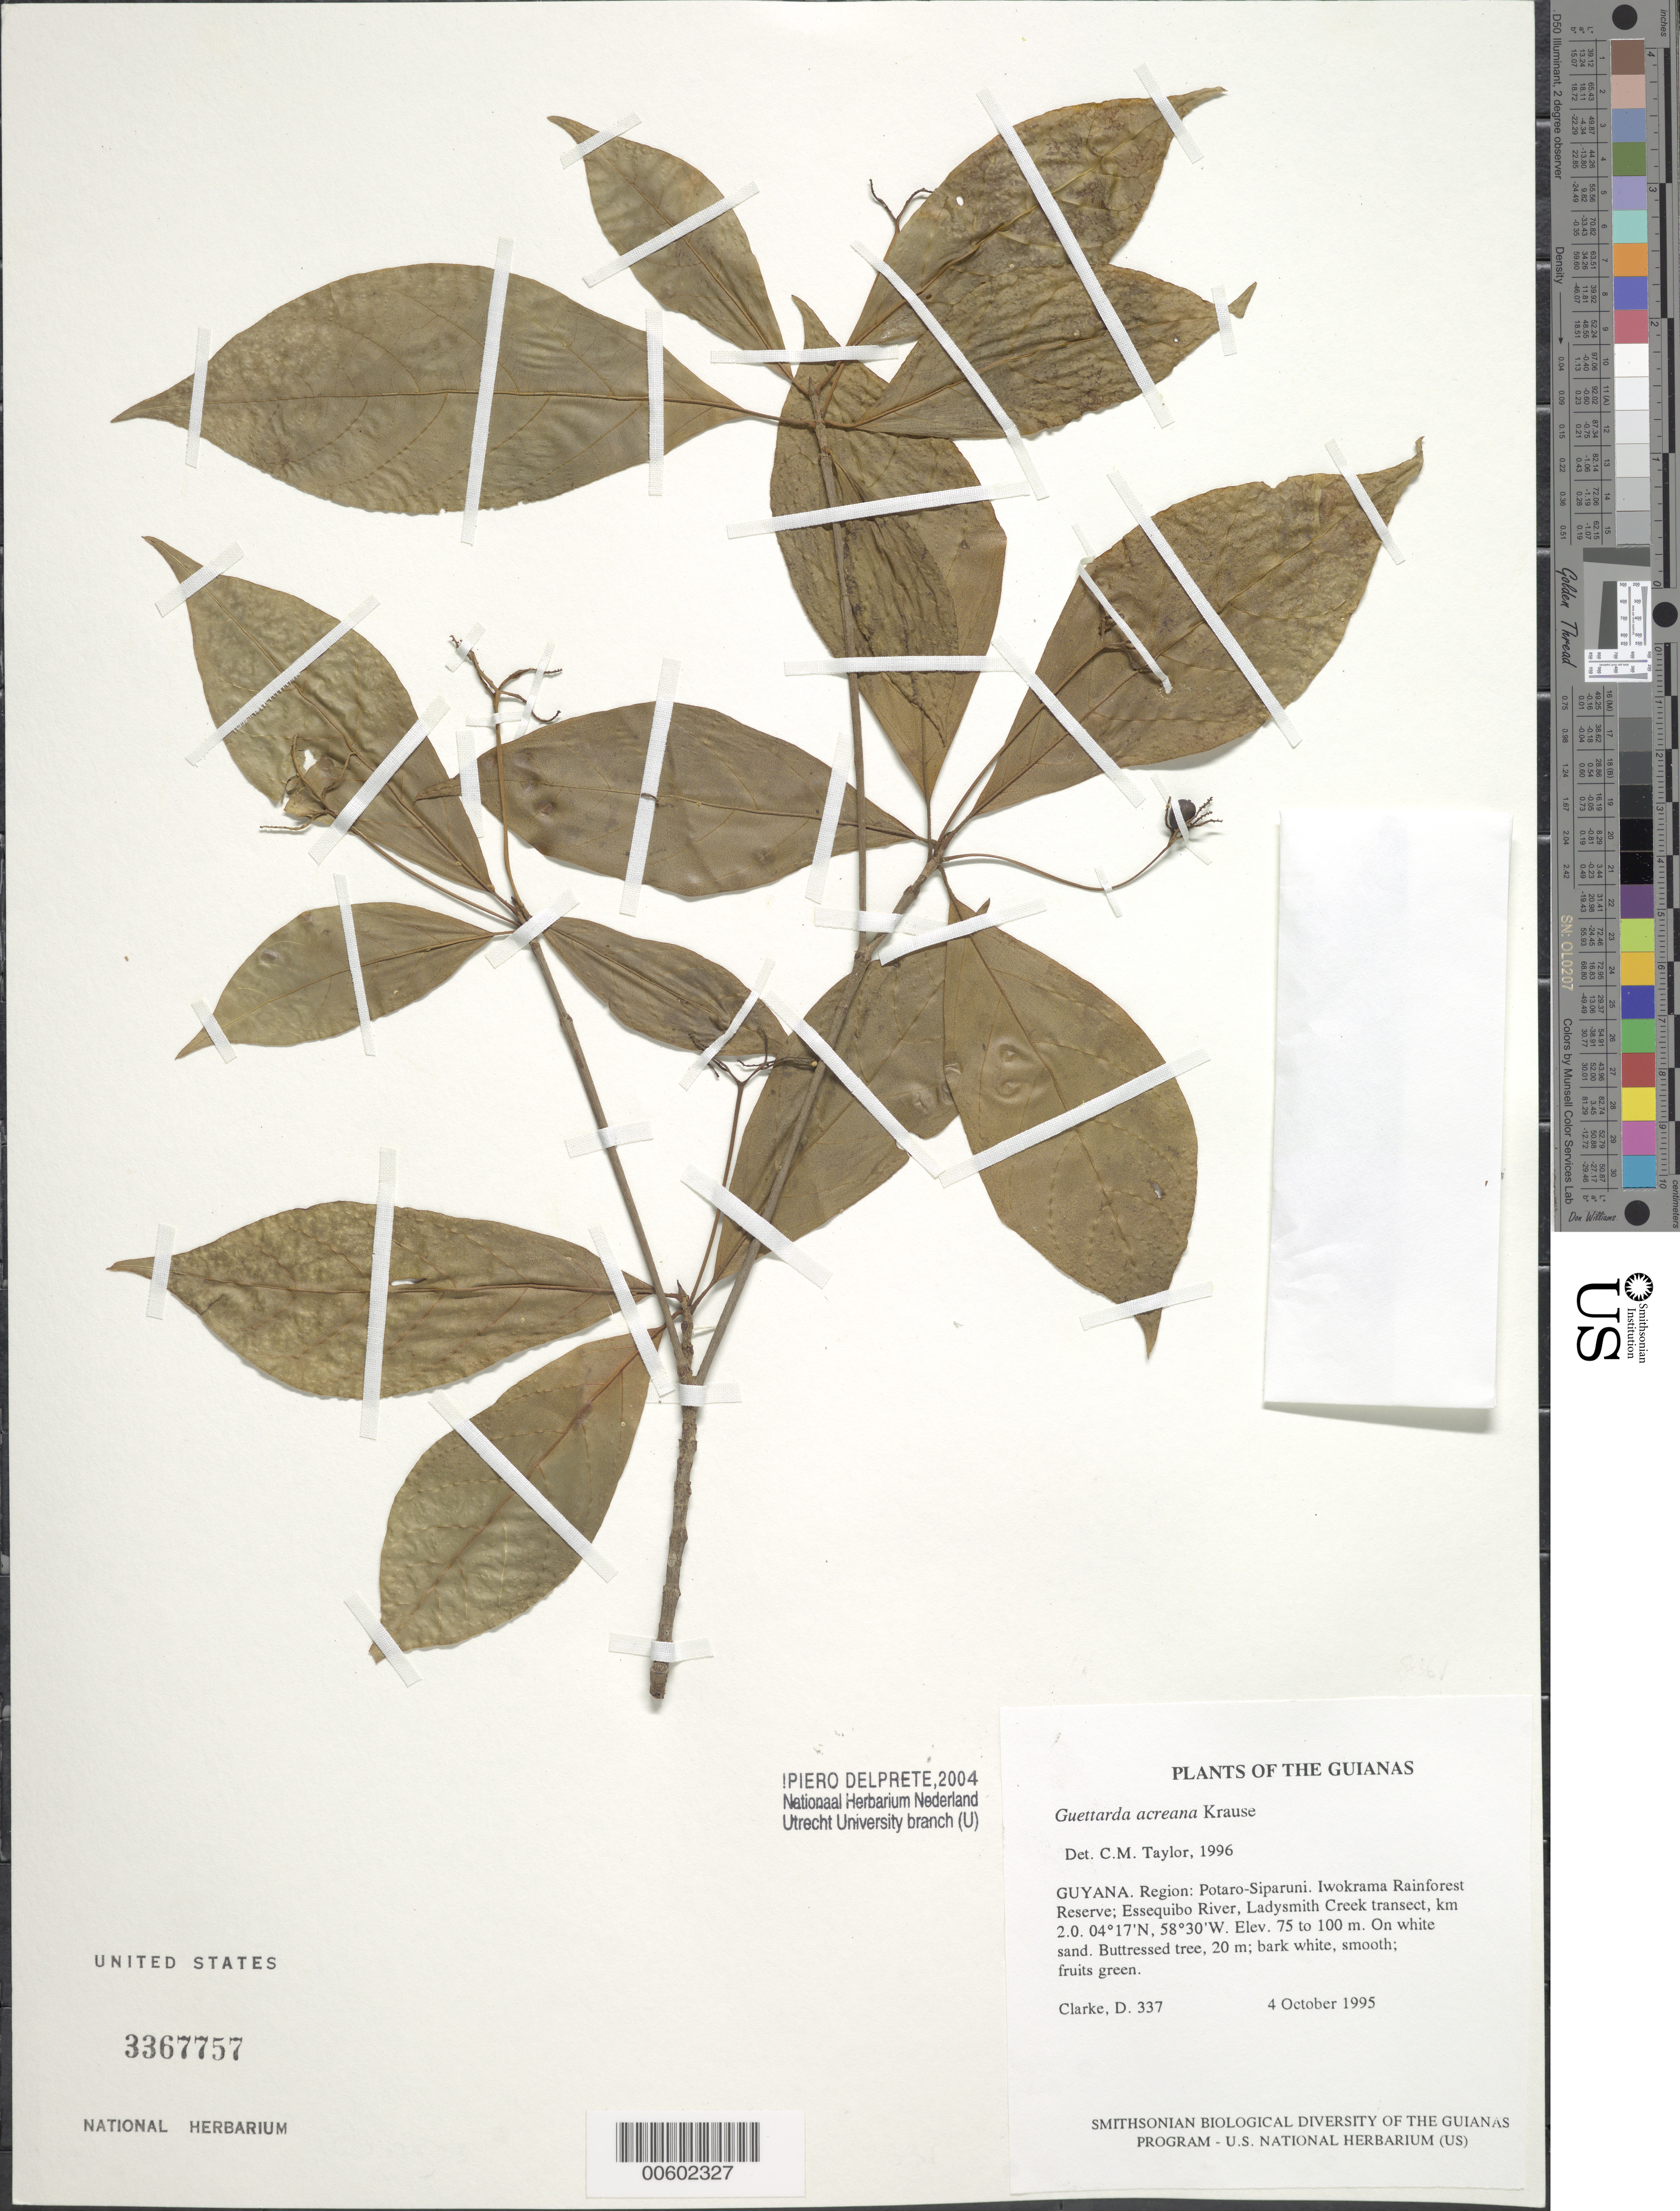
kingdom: Plantae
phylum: Tracheophyta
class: Magnoliopsida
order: Gentianales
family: Rubiaceae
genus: Guettarda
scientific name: Guettarda acreana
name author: K. Krause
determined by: Delprete, P. G., Herb. de Guyane Cay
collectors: H. D. Clarke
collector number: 337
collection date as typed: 4 October 1995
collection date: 1995-10-04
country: Guyana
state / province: Potaro-Siparuni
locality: Iwokrama Rainforest Reserve; Essequibo River, Ladysmith Creek transect, km 2.0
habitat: On white sand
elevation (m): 75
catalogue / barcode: US 3367757